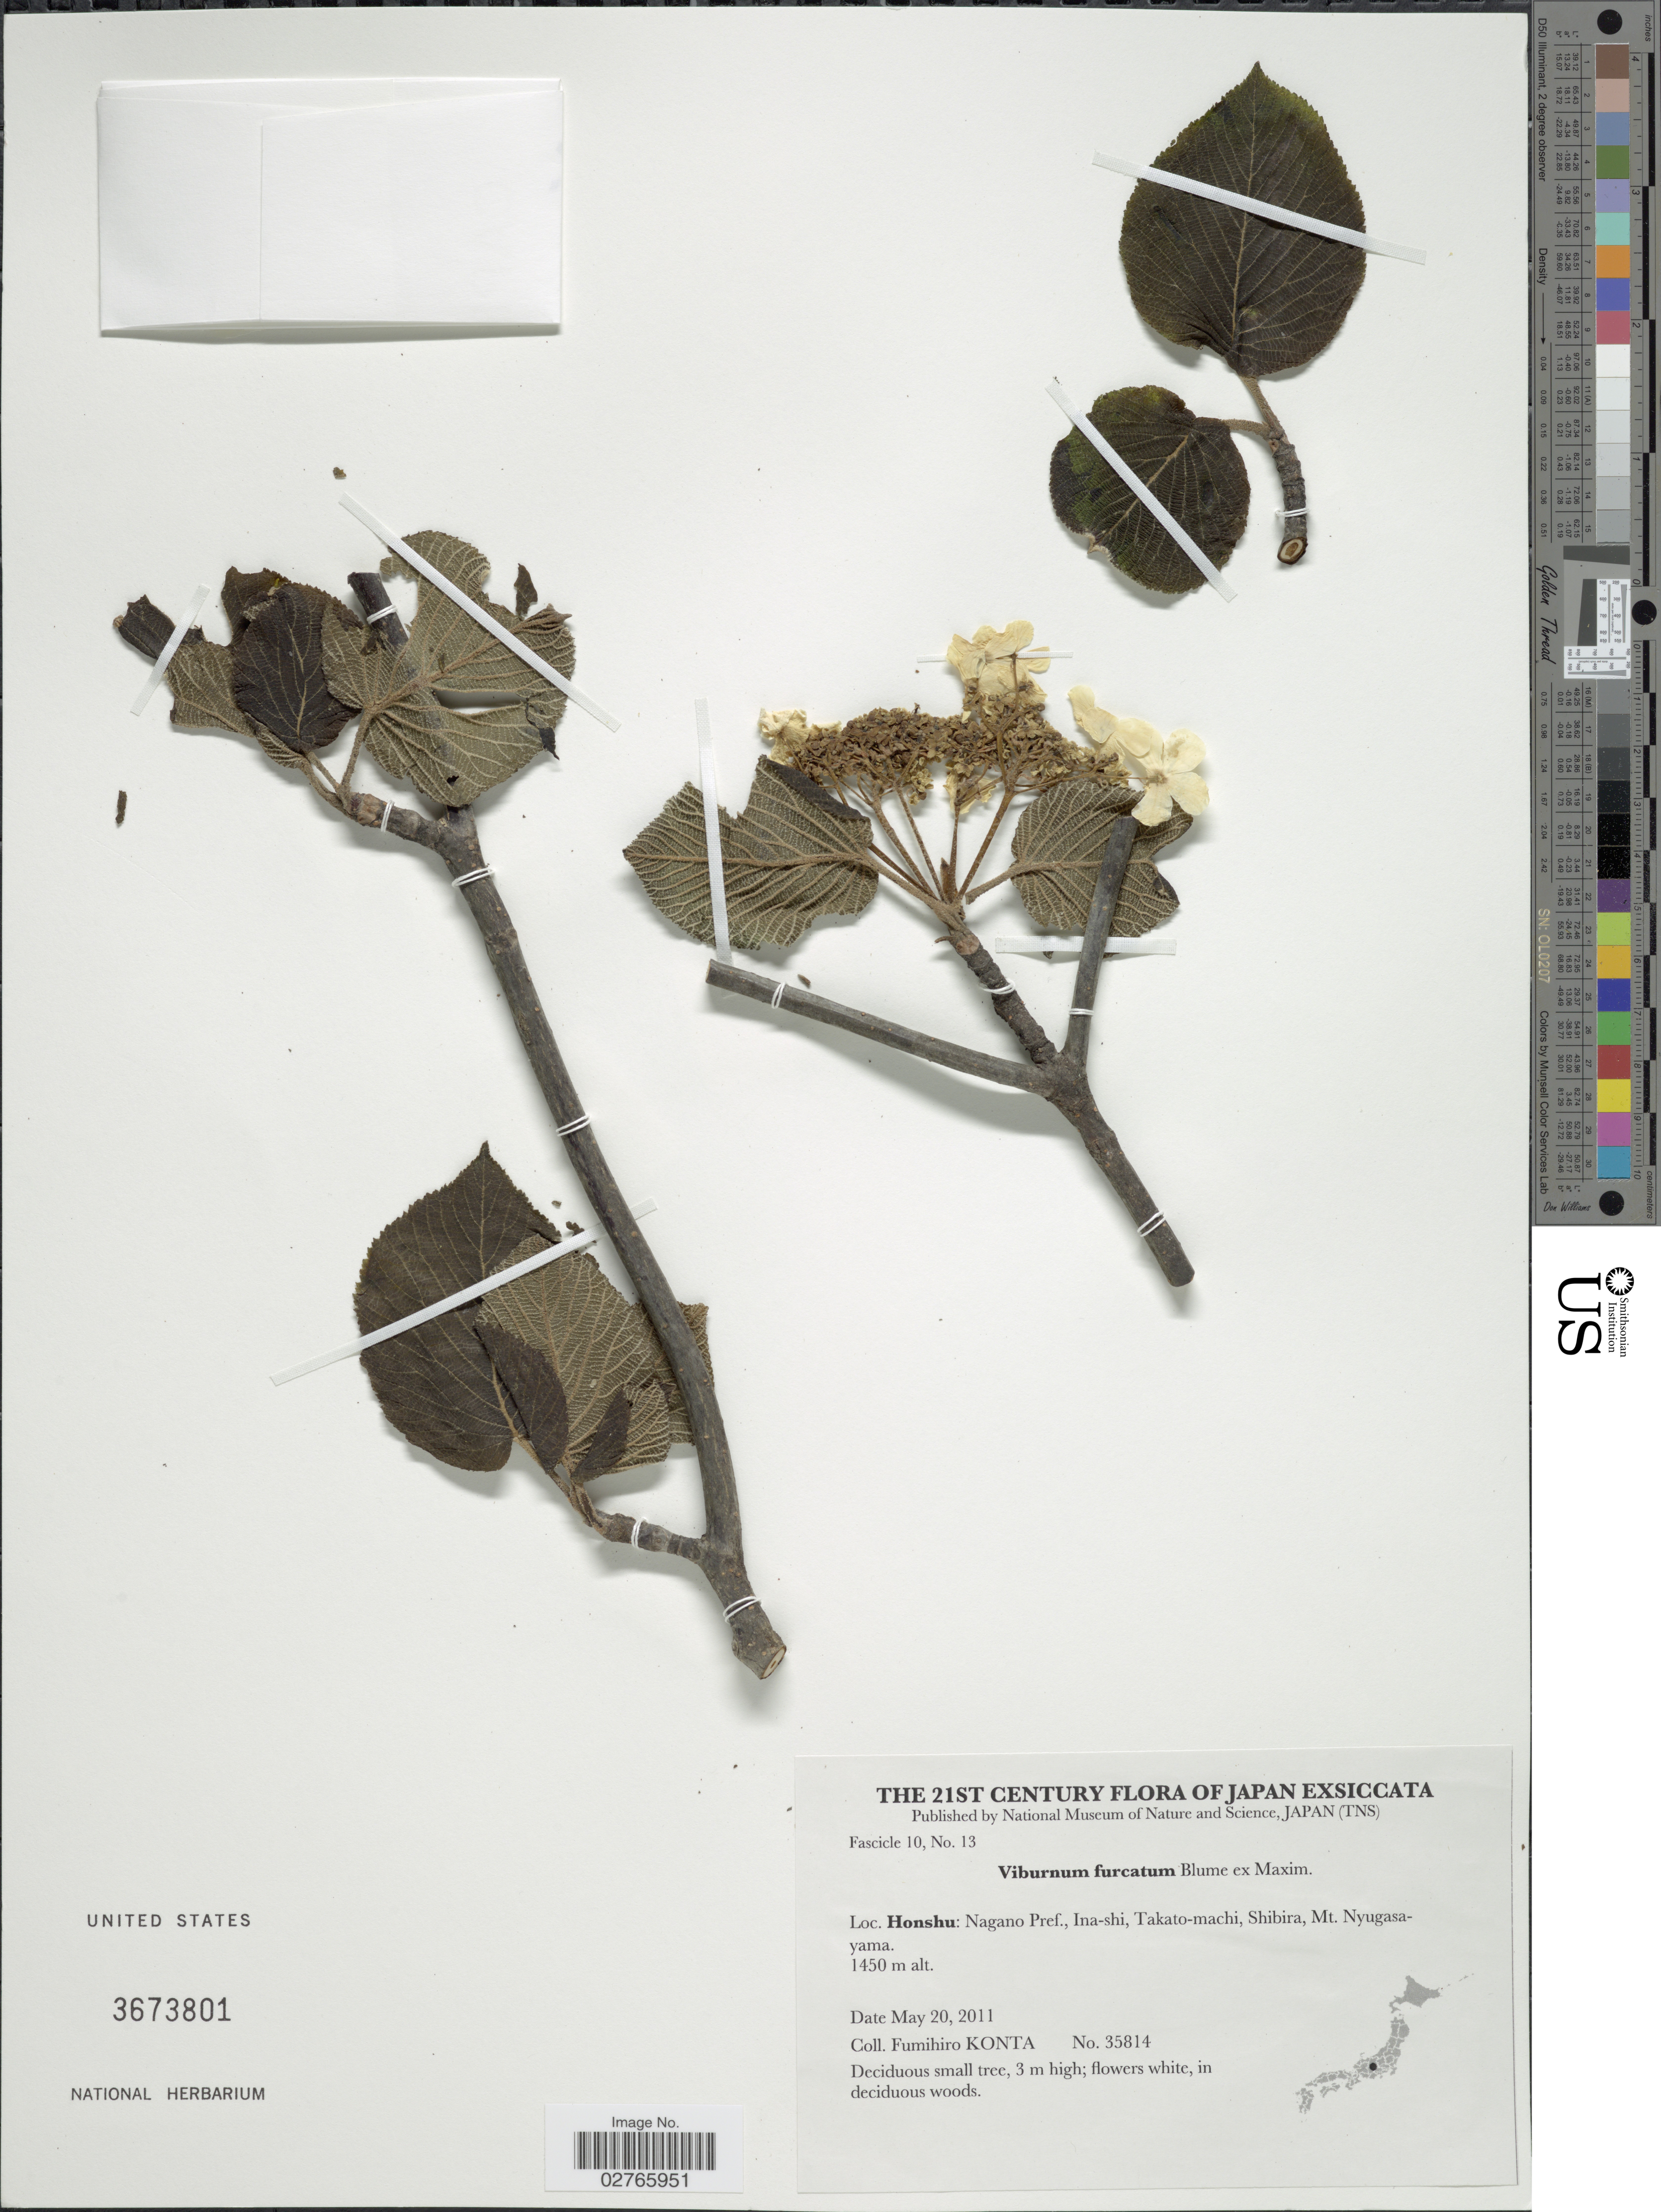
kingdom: Plantae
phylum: Tracheophyta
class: Magnoliopsida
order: Dipsacales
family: Viburnaceae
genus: Viburnum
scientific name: Viburnum furcatum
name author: Blume ex Maxim.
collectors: F. Konta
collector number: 35814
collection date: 2011-05-20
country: Japan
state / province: Nagano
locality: Honshu: Nagano Pref., Ina-shi, Takato-machi, Shibira, Mt. Nyugasayama.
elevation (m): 1450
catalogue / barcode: US 3673801